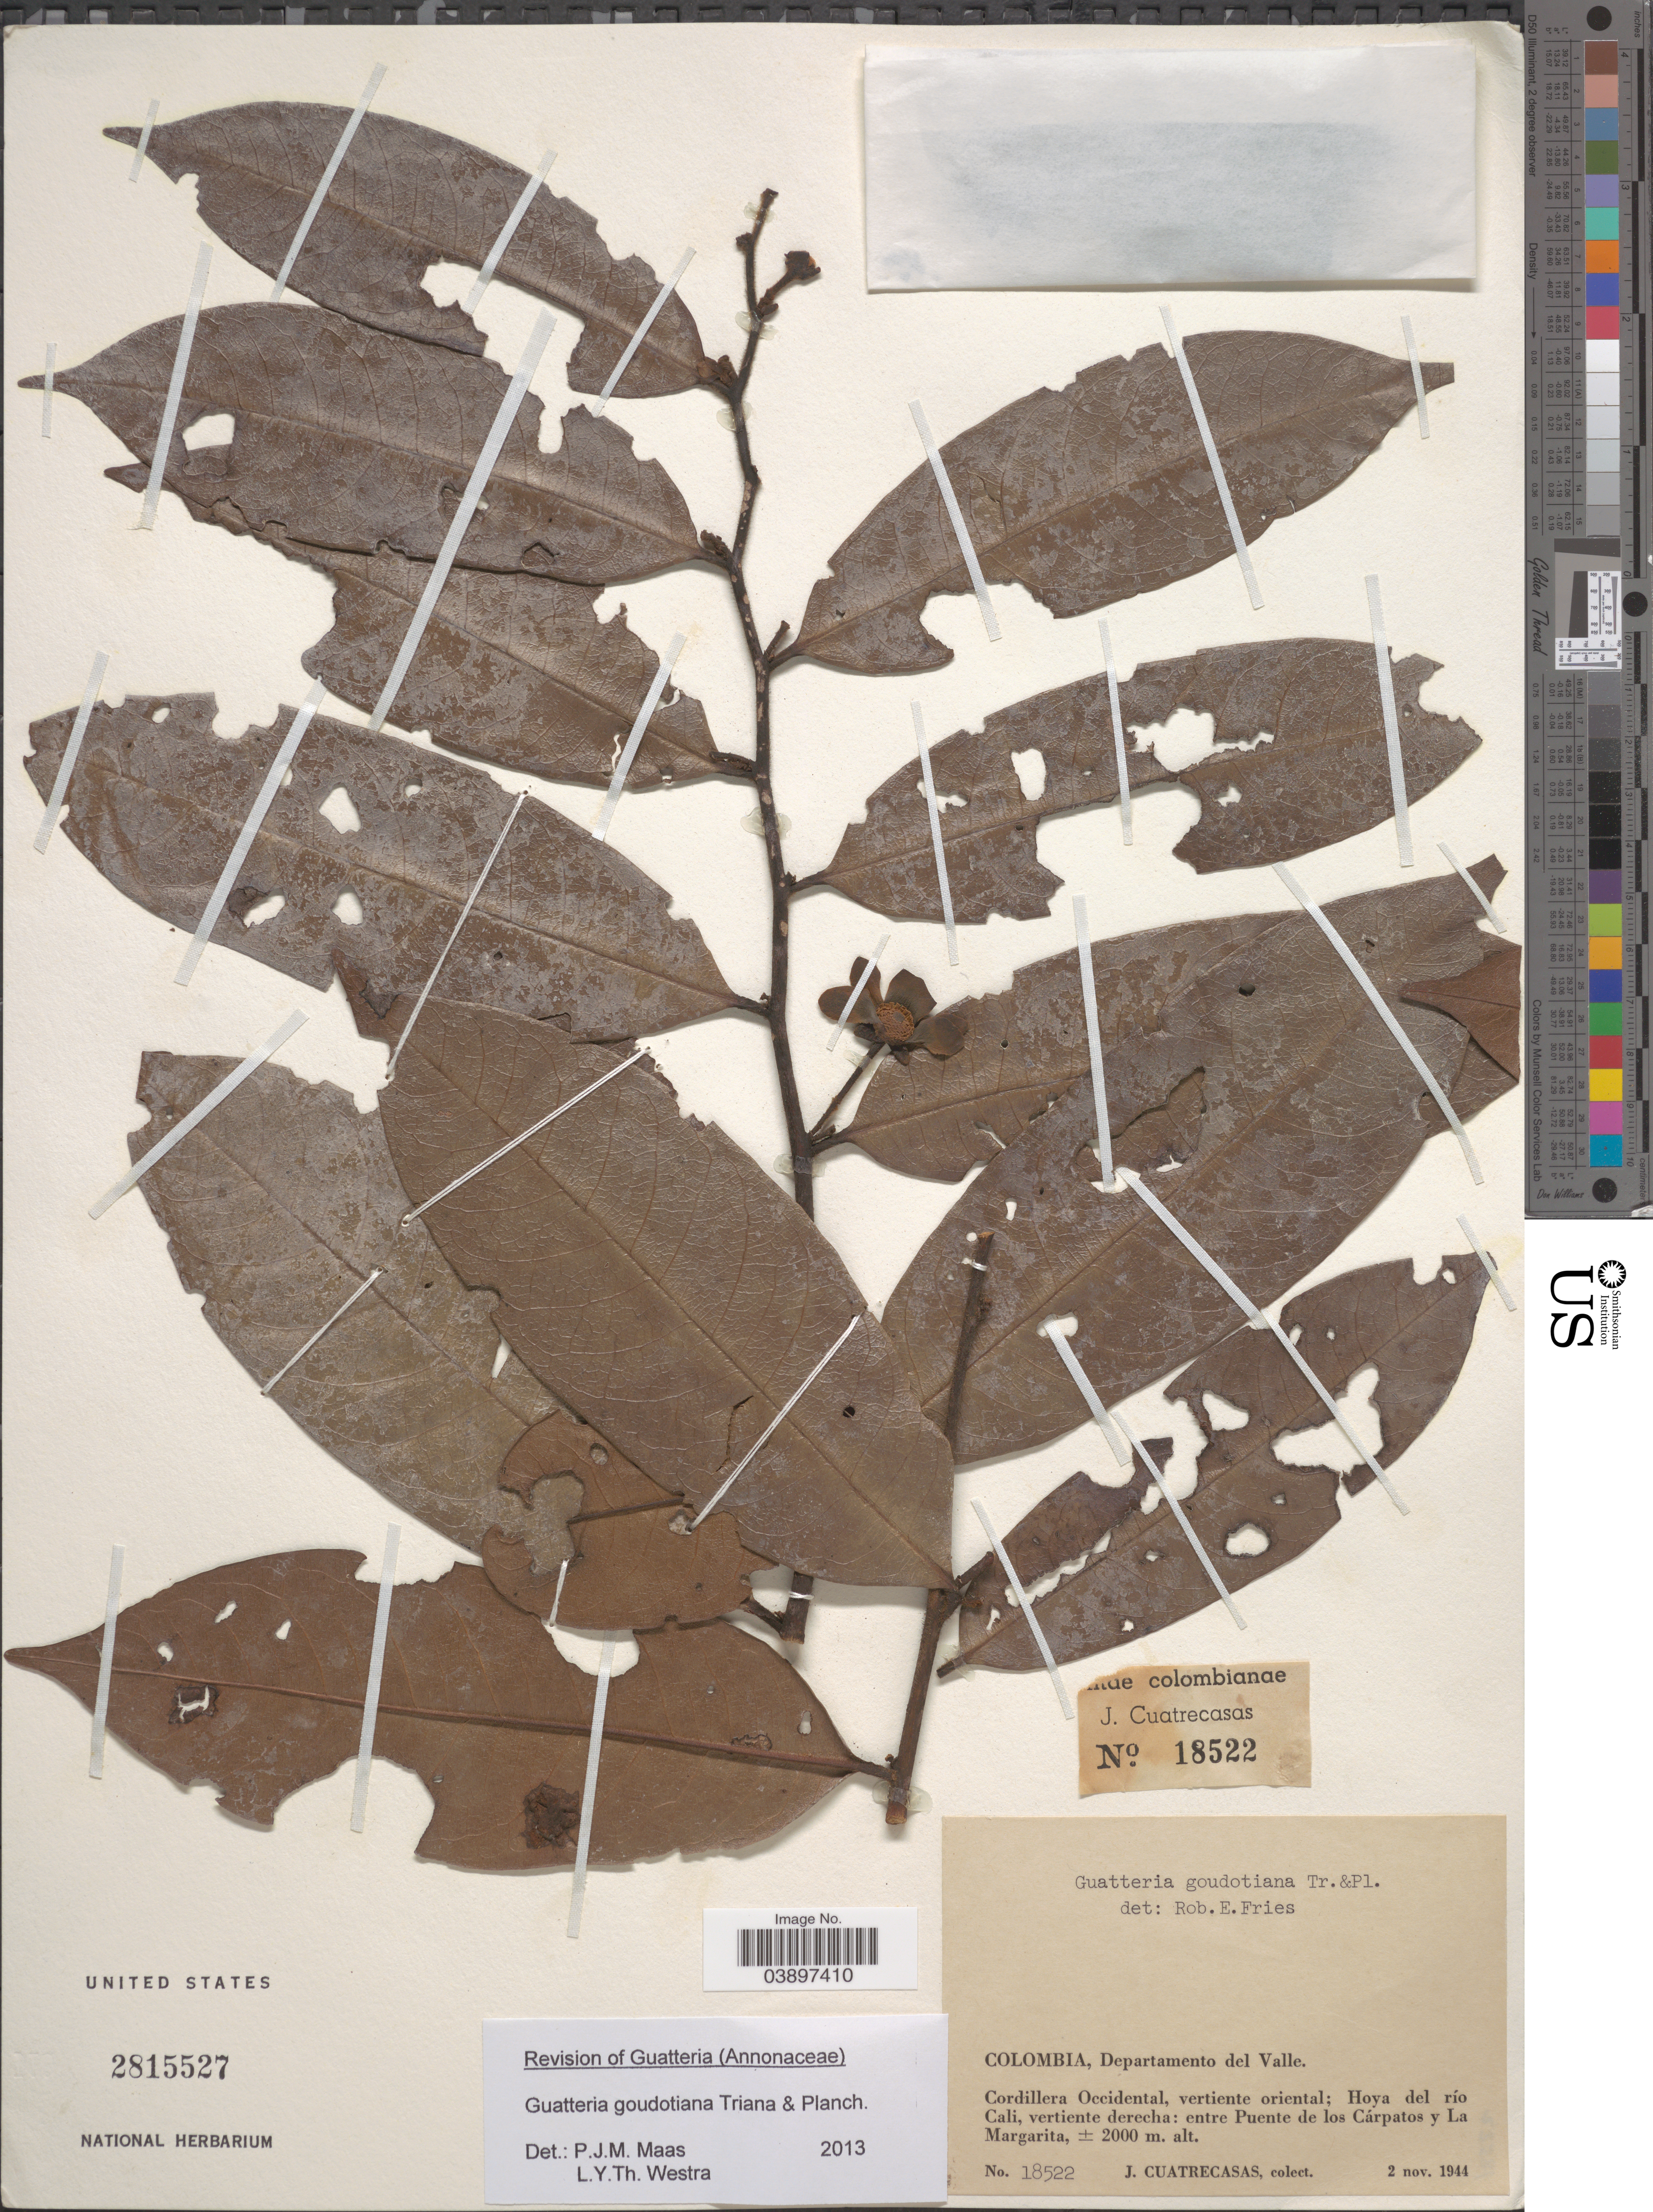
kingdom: Plantae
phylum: Tracheophyta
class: Magnoliopsida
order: Magnoliales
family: Annonaceae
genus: Guatteria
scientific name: Guatteria goudotiana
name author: Triana & Planch.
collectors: J. Cuatrecasas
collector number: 18522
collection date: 1944-11-02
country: Colombia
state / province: Valle del Cauca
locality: Departamento del Valle. Cordillera Occidental, vertiente oriental; Hoya del río Cali, vertiente derecha: entre Puente de los Cárpatos y La Margarita.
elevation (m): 2000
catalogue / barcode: US 2815527